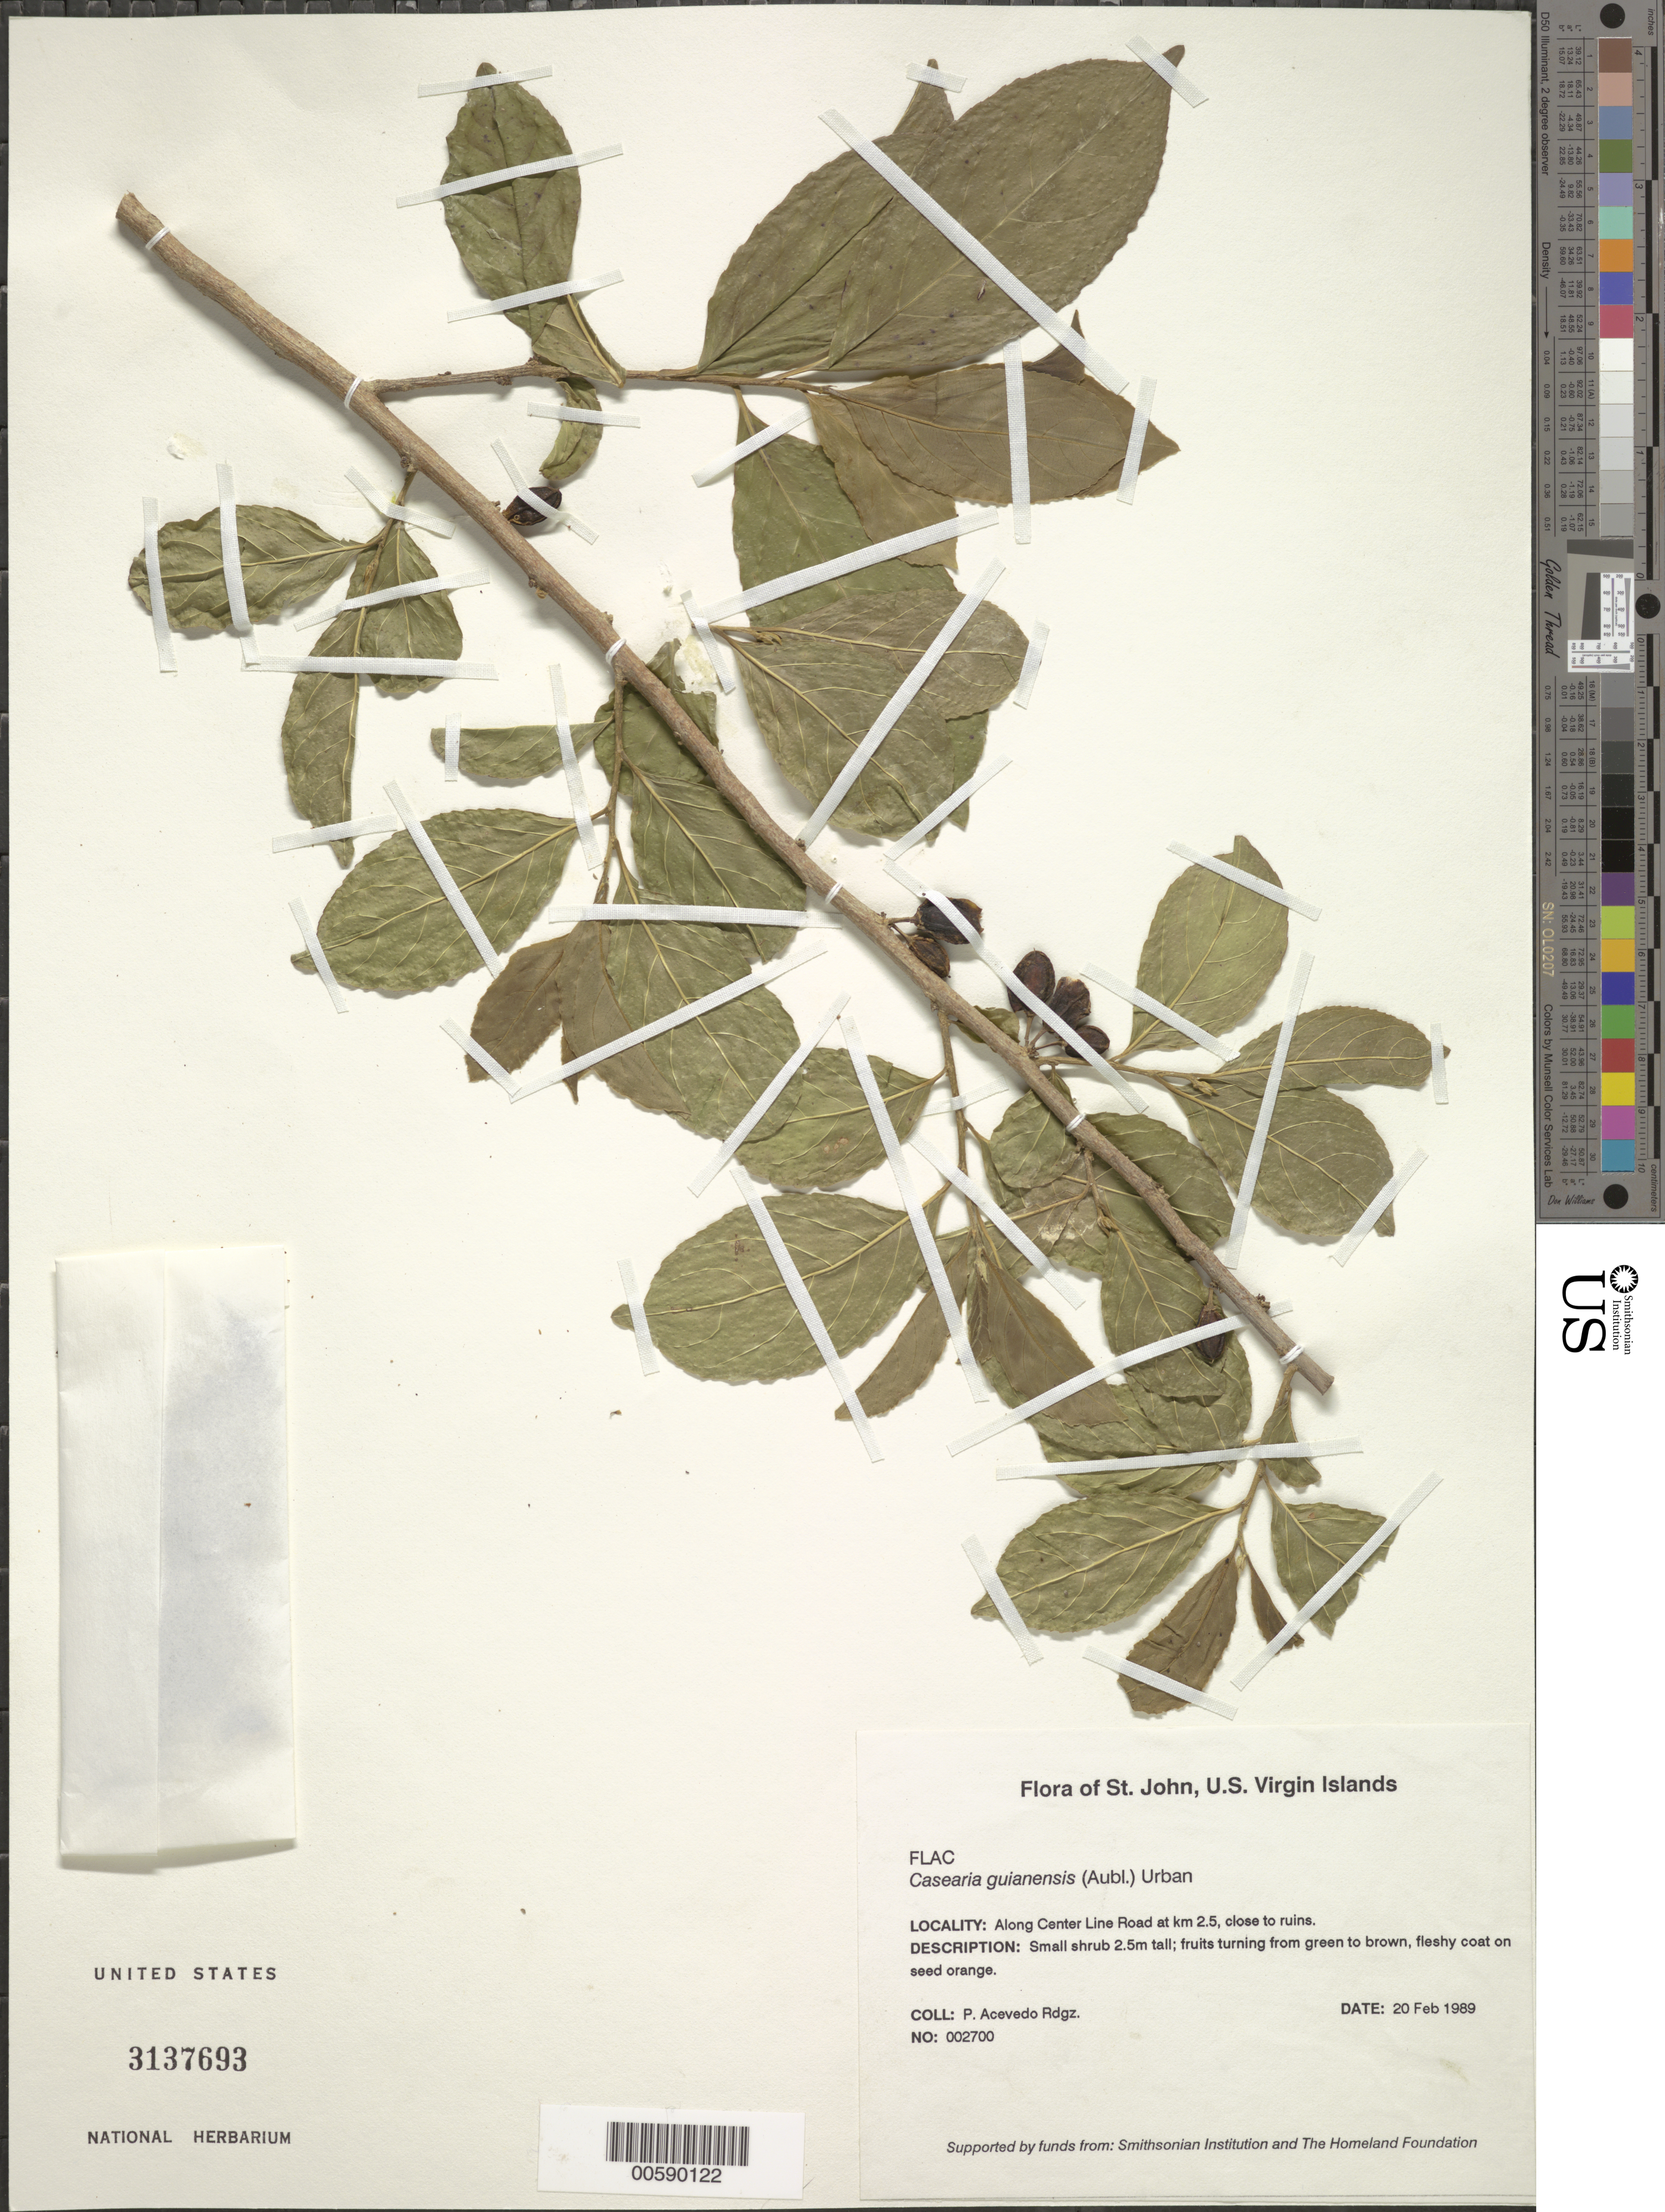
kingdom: Plantae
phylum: Tracheophyta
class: Magnoliopsida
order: Malpighiales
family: Salicaceae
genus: Casearia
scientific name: Casearia guianensis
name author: (Aubl.) Urb.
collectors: P. Acevedo-Rodr.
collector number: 2700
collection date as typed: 20 Feb 1989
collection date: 1989-02-20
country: U.S. Virgin Islands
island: St. John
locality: Cruz Bay Quarter, Along Center Line Road at km 2.5, close to ruins.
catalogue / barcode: US 3137693